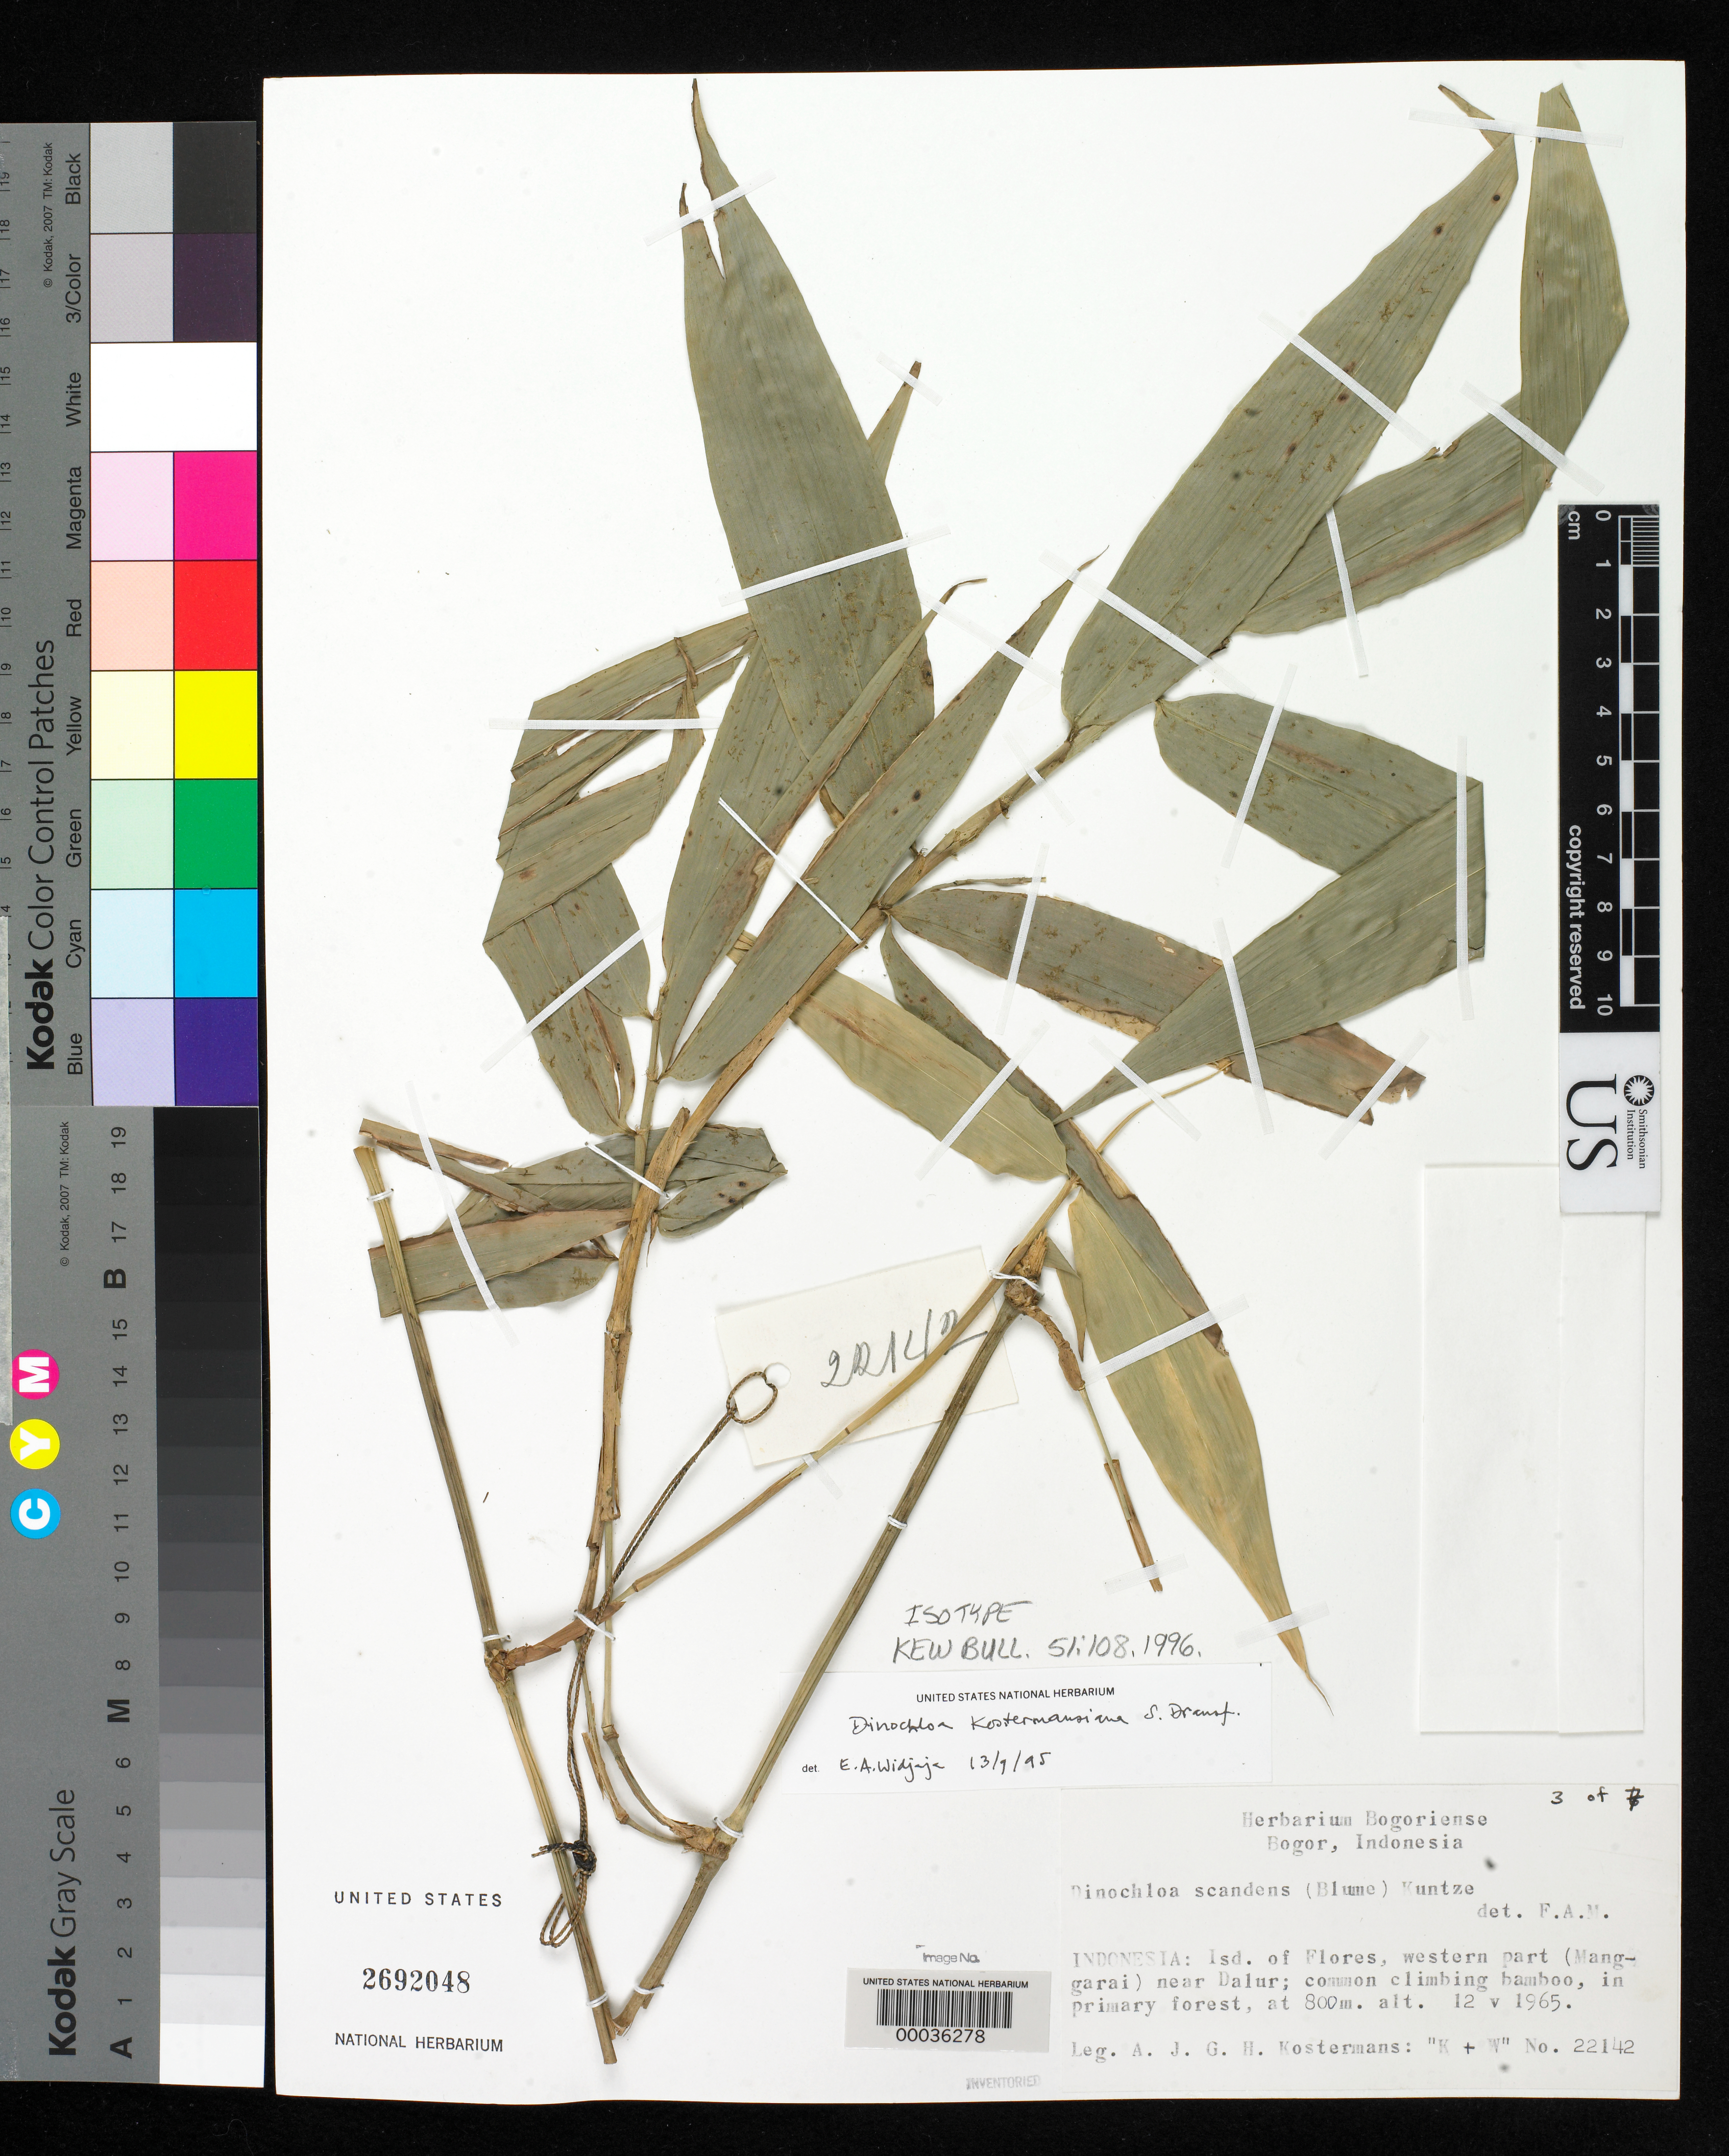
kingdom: Plantae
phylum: Tracheophyta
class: Liliopsida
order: Poales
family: Poaceae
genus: Dinochloa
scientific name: Dinochloa kostermansiana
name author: S. Dransf.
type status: Isotype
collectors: A. J. G. Kostermans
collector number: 22142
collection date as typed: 12 May 1965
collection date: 1965-05-12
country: Indonesia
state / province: Nusa Tenggara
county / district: Nusa Tenggara Timur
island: Flores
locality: Near Dalur.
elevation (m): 800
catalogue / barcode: US 2692048